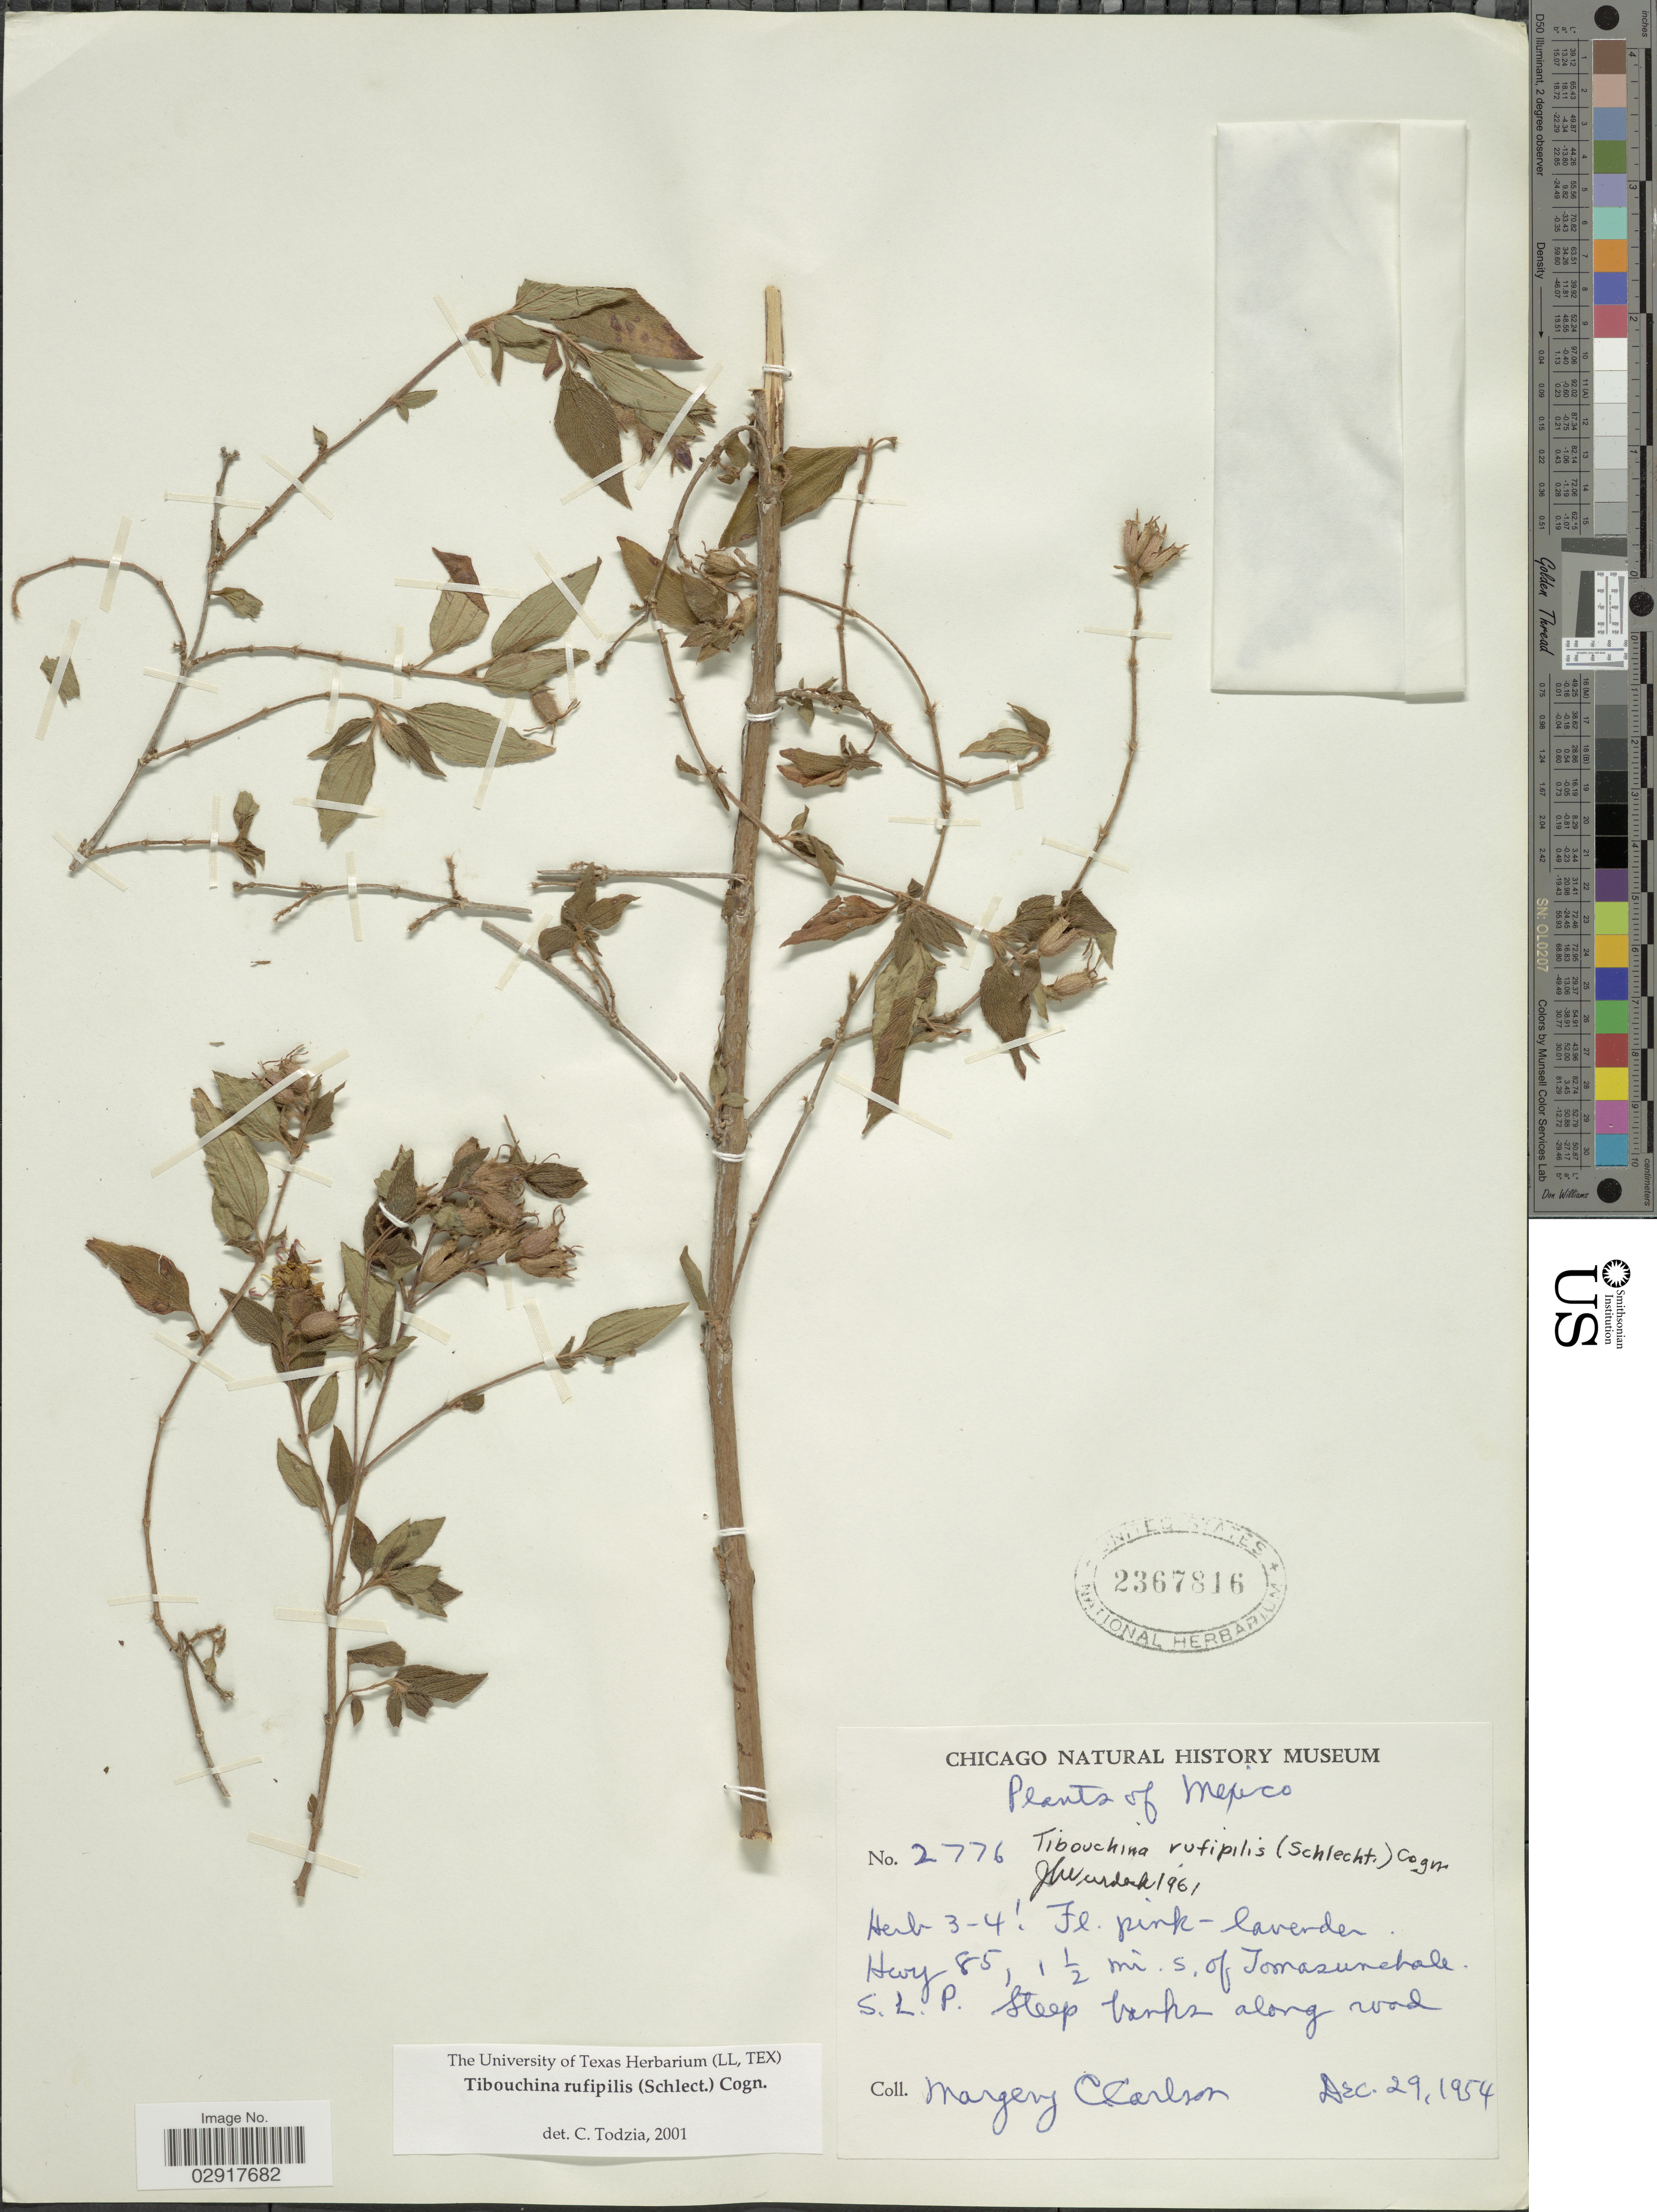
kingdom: Plantae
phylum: Tracheophyta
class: Magnoliopsida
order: Myrtales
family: Melastomataceae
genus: Chaetogastra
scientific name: Chaetogastra rufipilis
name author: (Schltdl.) Walp.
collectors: M. C. Carlson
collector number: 2776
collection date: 1954-12-29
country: Mexico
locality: Hwy 85, 1½ mi. s. of Iomazumelale [interpreted]. S. L. P.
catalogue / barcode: US 2367816